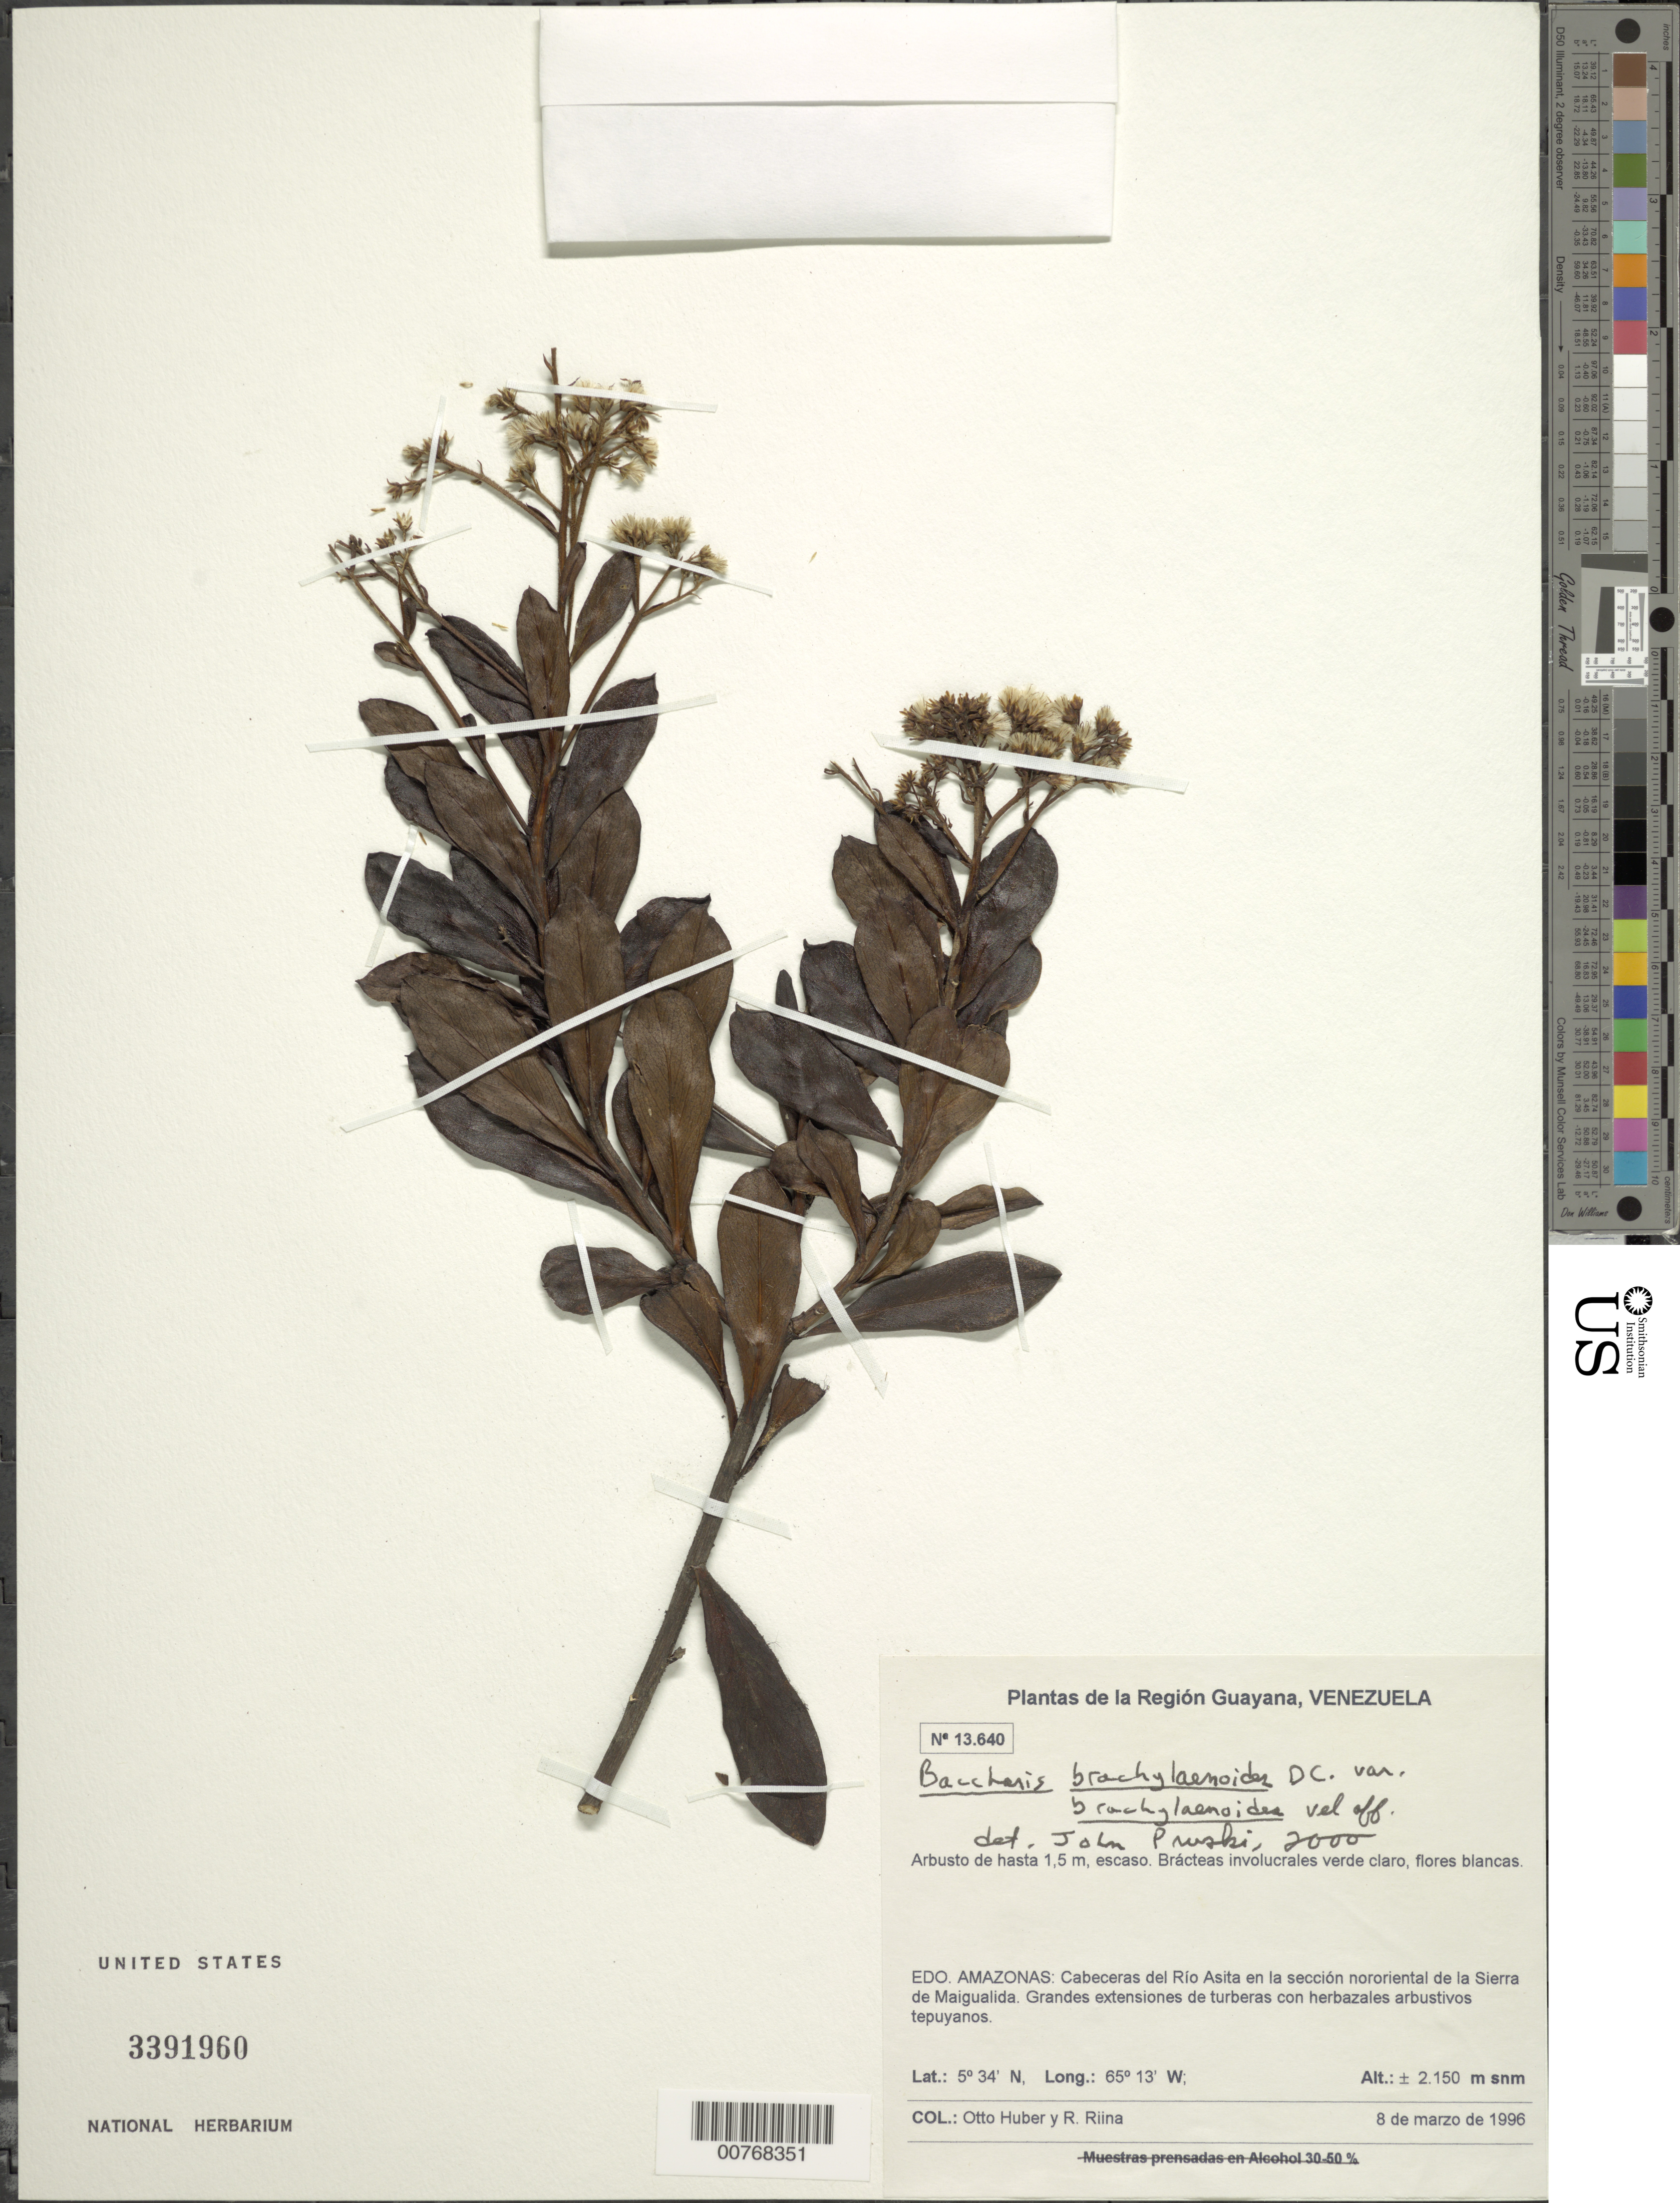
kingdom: Plantae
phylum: Tracheophyta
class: Magnoliopsida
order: Asterales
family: Asteraceae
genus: Baccharis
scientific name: Baccharis brachylaenoides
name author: DC.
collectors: O. Huber & R. Riina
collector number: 13640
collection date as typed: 8-Mar-96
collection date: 1996-03-08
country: Venezuela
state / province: Amazonas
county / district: Atures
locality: Río Asita, cabeceras, en la seccion NO de la Sierra de Maigualida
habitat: Grandes extensiones de turberas con herbazales arbustivos tepuyanos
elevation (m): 2150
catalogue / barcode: US 3391960